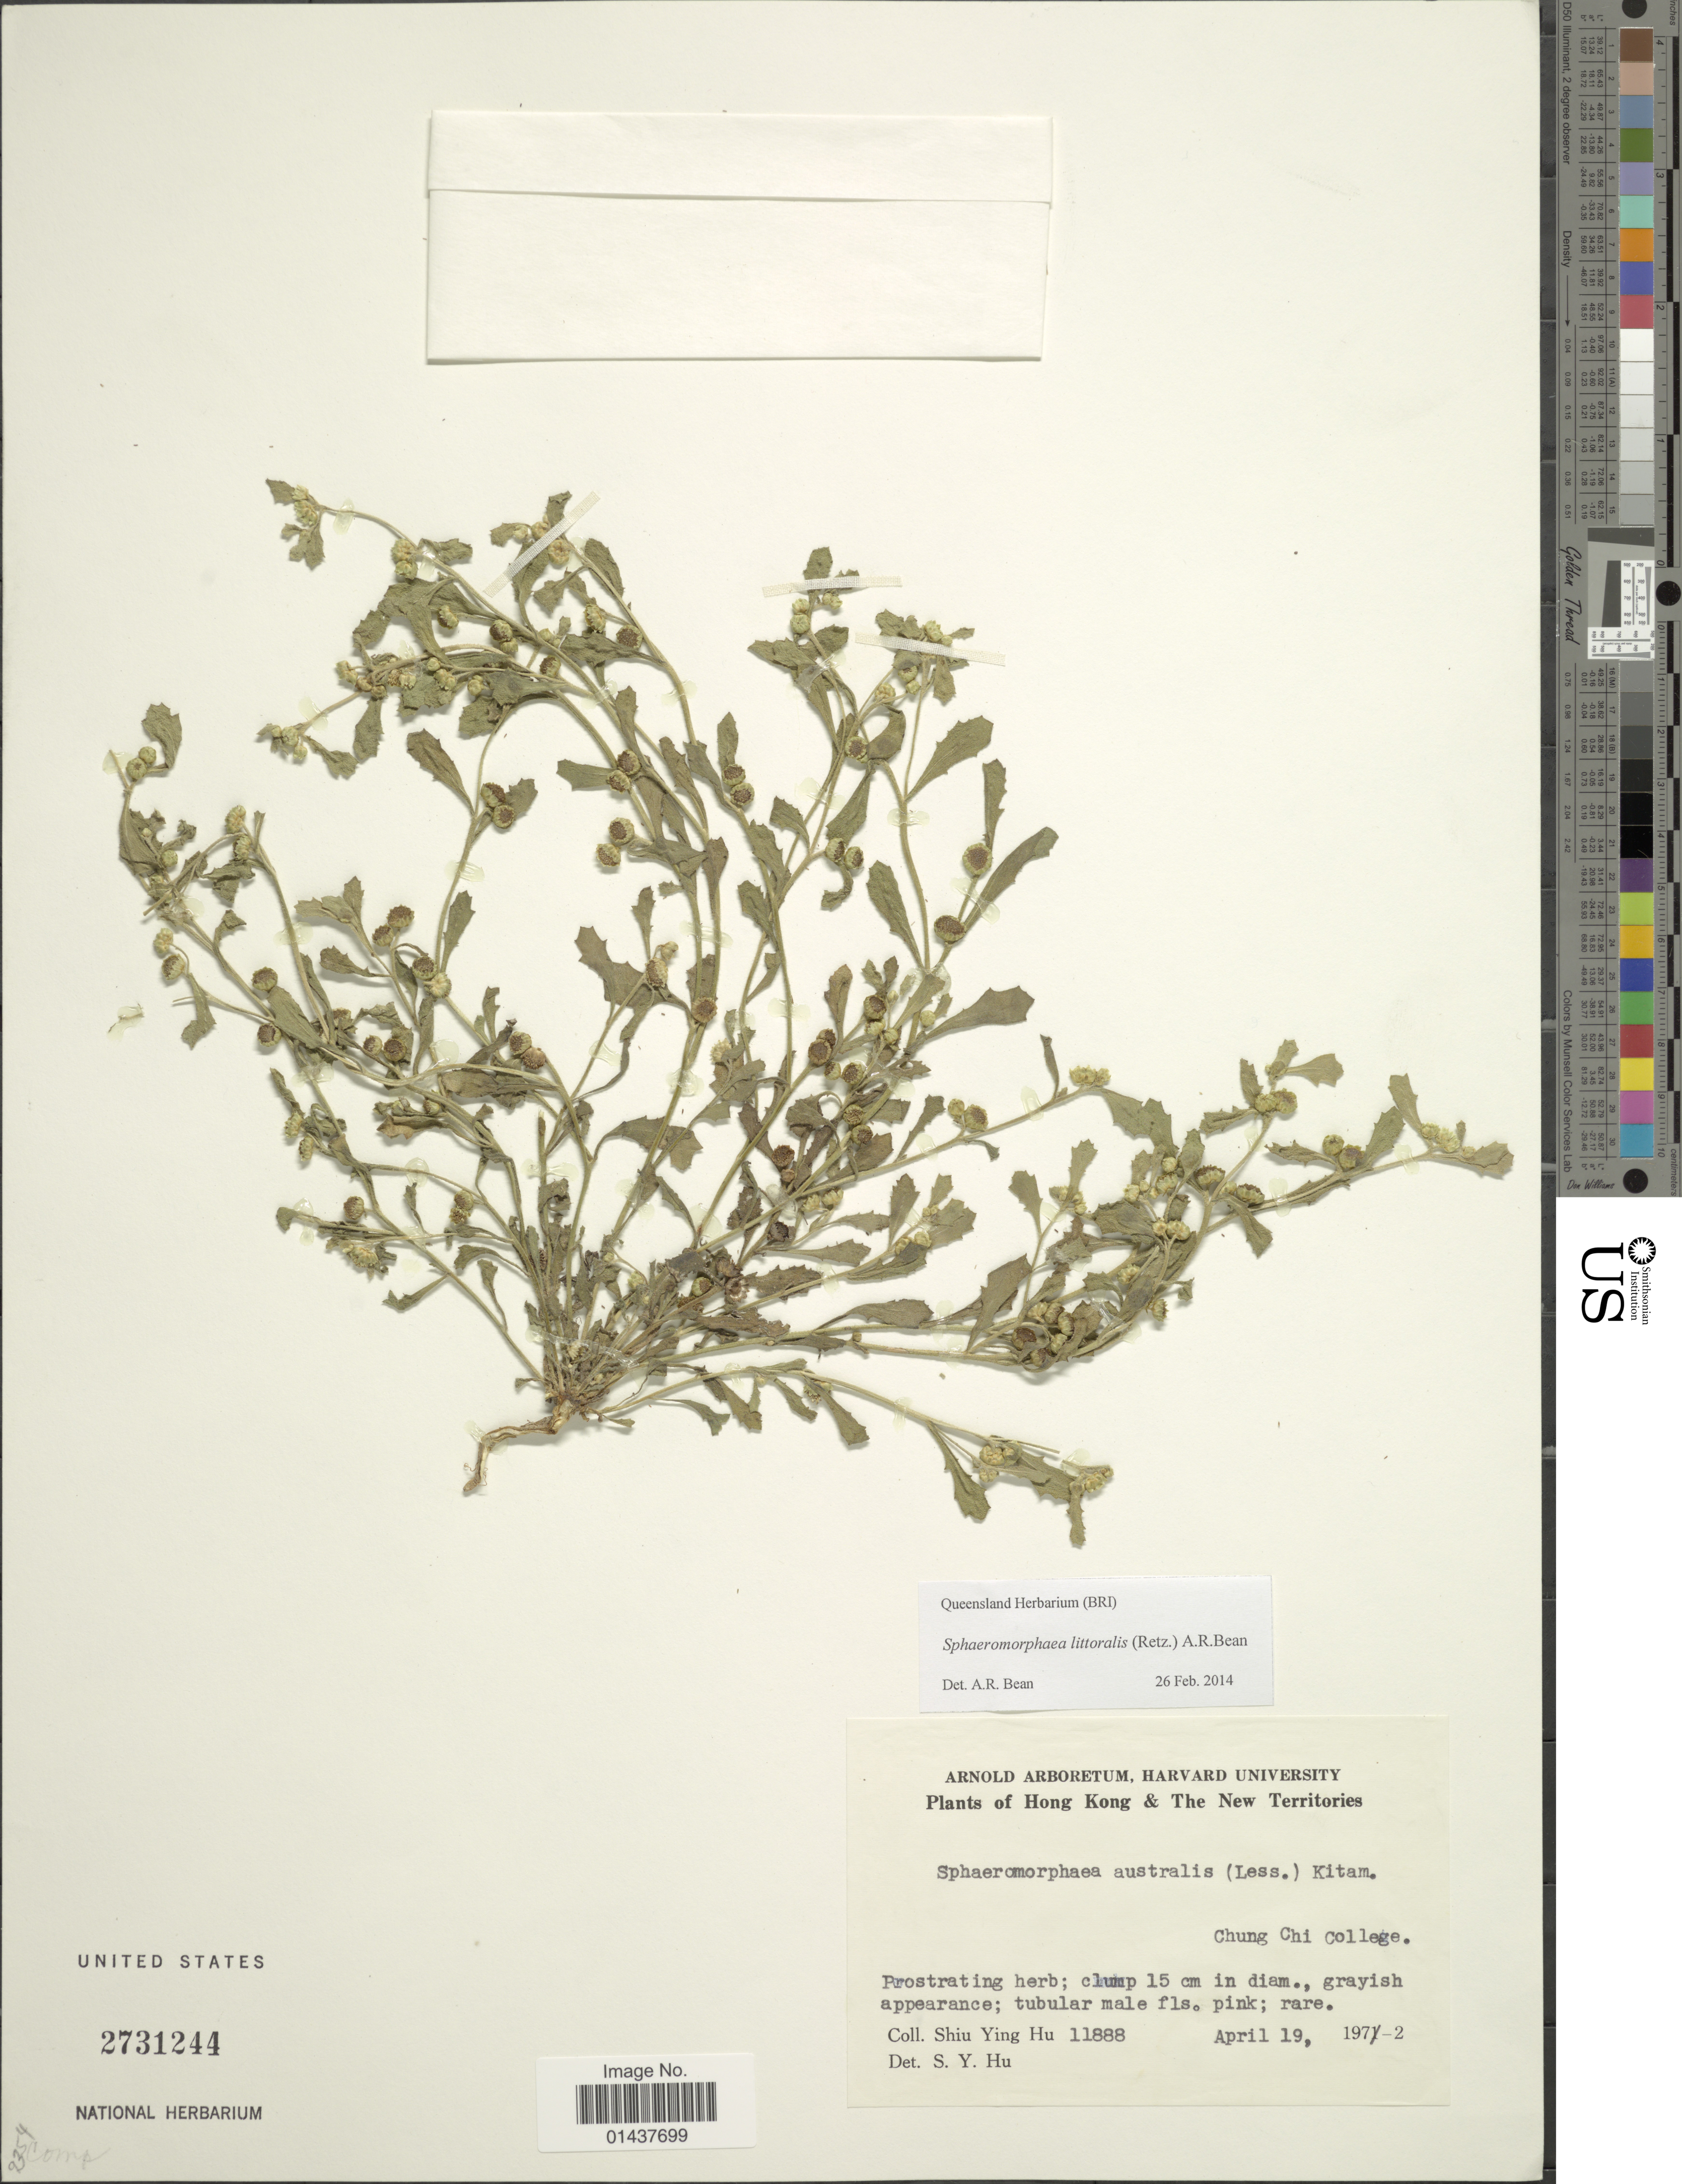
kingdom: Plantae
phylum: Tracheophyta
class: Magnoliopsida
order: Asterales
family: Asteraceae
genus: Sphaeromorphaea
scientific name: Sphaeromorphaea littoralis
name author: (Retz.) A.R. Bean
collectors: S. Y. Hu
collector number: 11888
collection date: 1972-04-19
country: China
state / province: Hong Kong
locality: The New Territories, Chung Chi College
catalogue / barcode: US 2731244